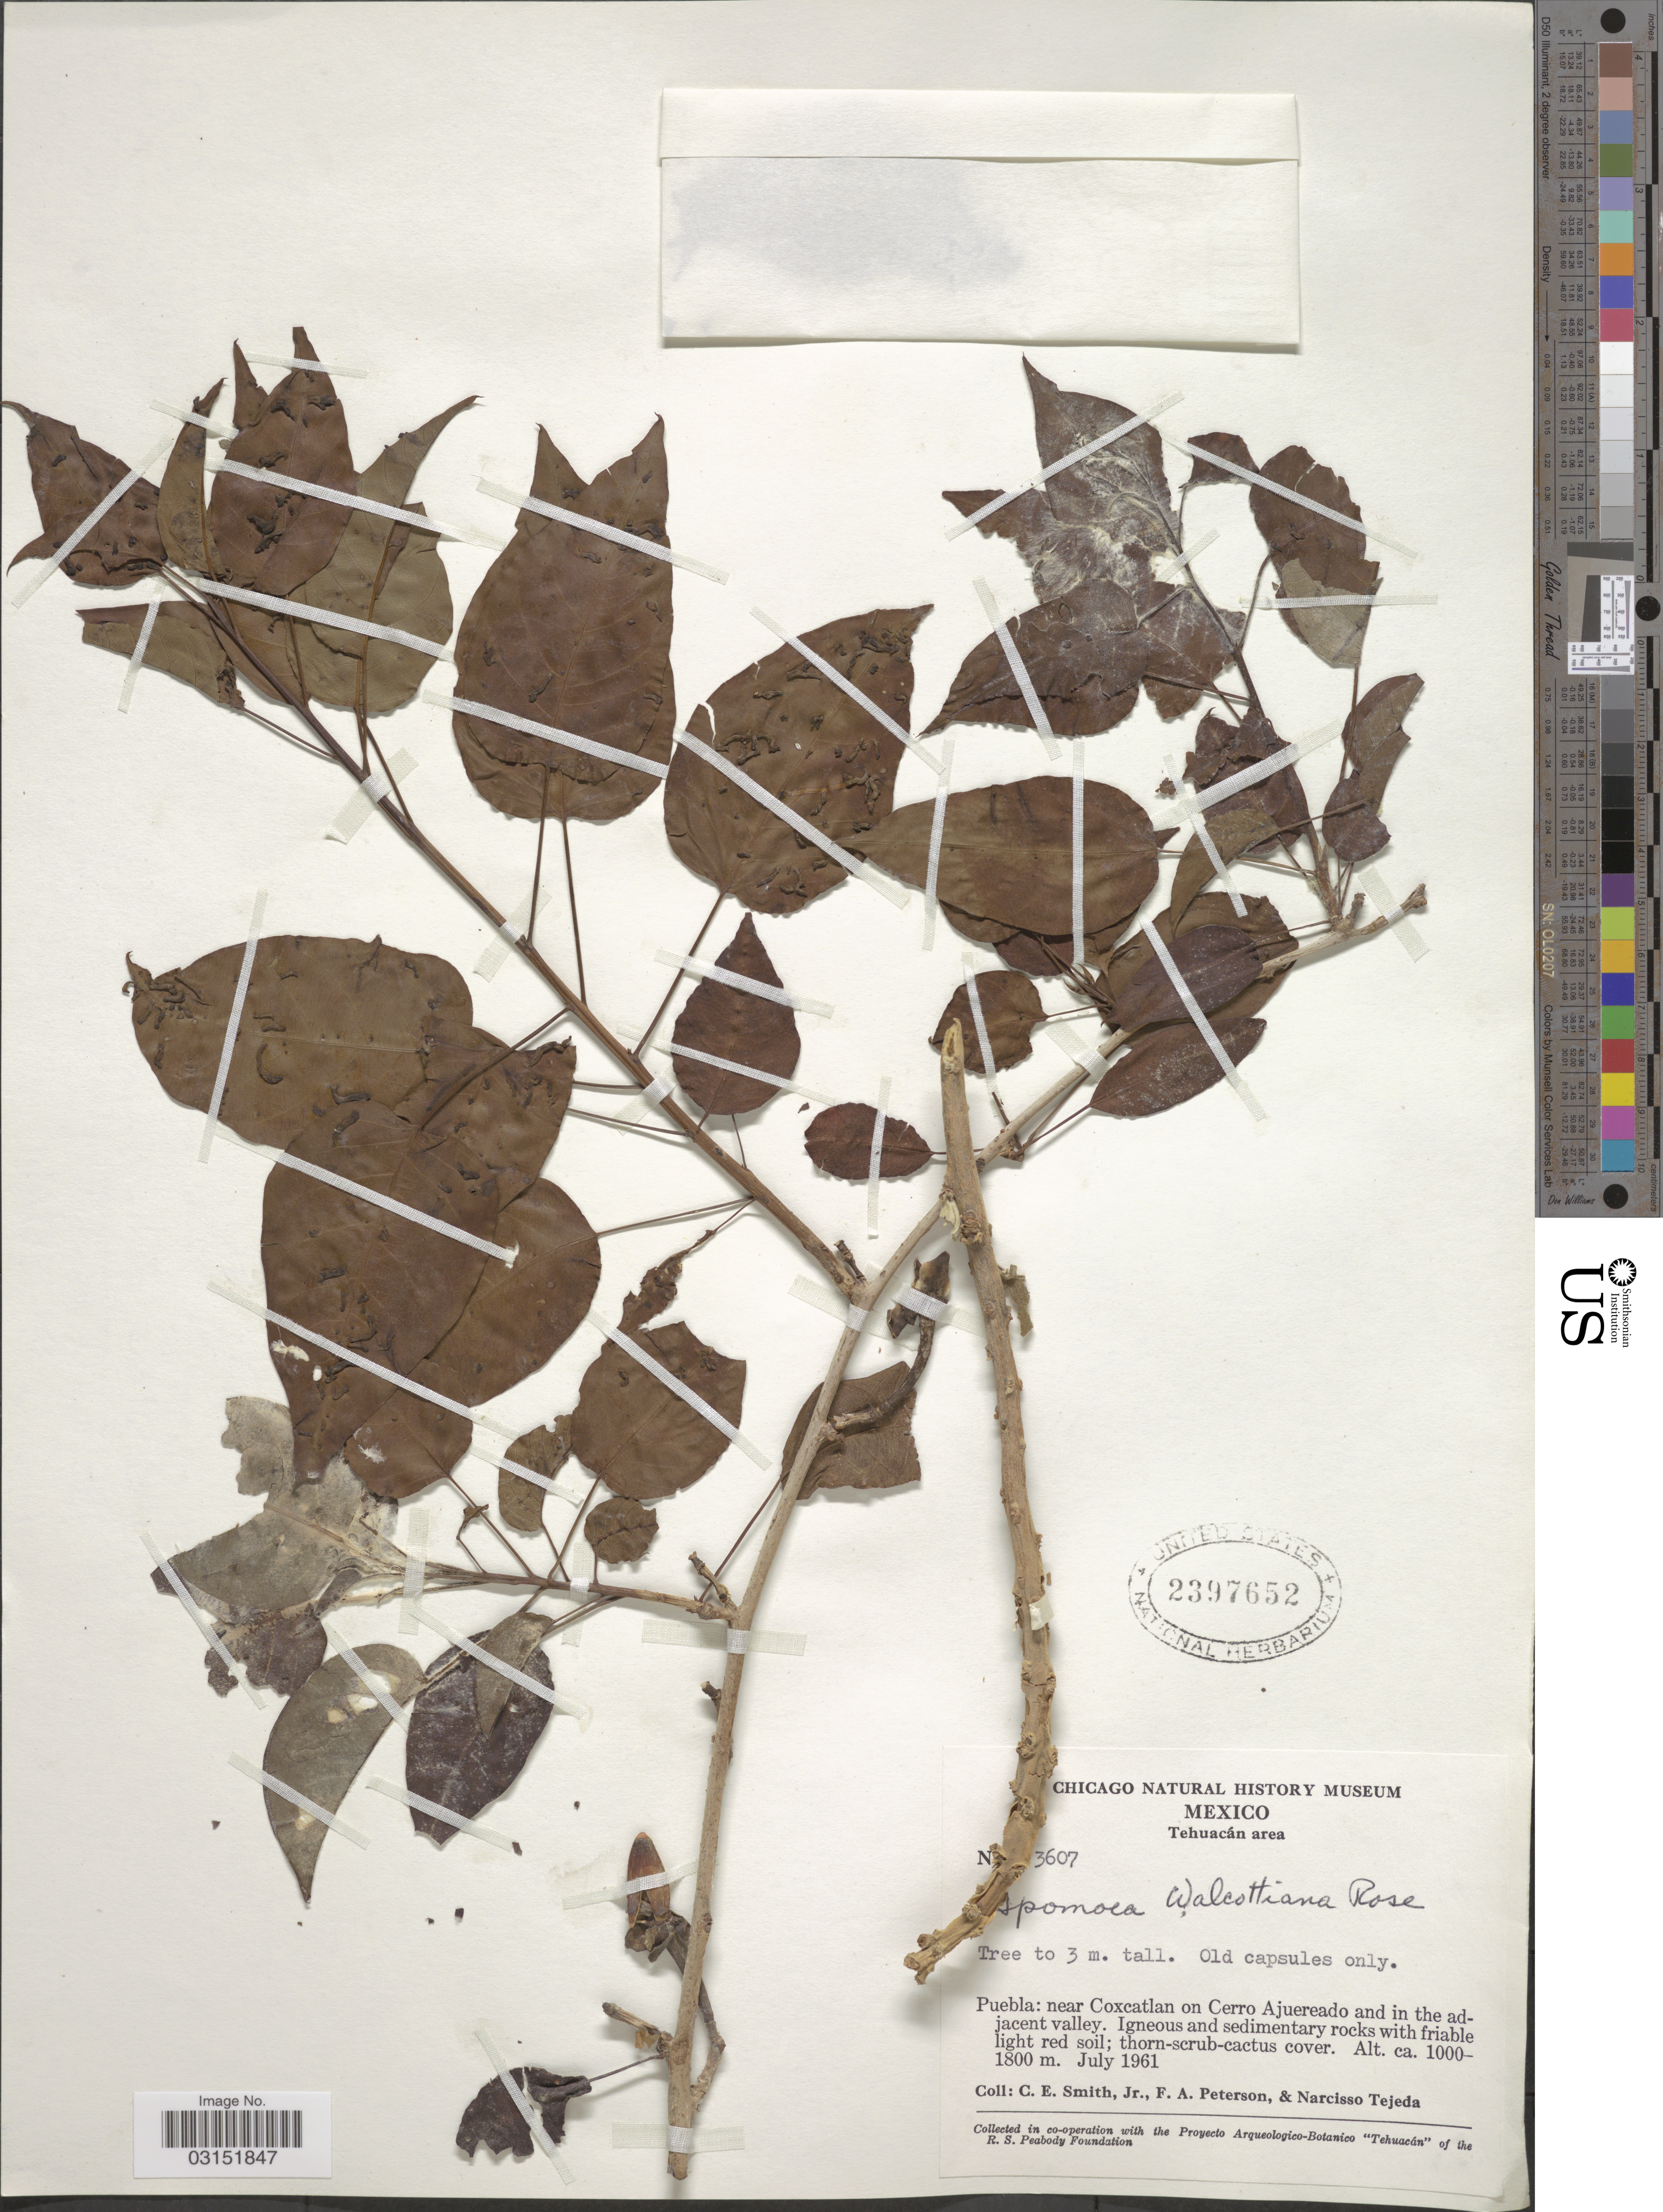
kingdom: Plantae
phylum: Tracheophyta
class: Magnoliopsida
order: Solanales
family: Convolvulaceae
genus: Ipomoea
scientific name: Ipomoea wolcottiana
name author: Rose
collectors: C. E. Smith Jr., F. A. Peterson & N. Tejeda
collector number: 3607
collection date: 1961-07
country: Mexico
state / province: Puebla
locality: Tehuacán area. Near Coxcatlan on Cerro Ajuereado and in the adjacent valley.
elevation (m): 1000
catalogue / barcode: US 2397652